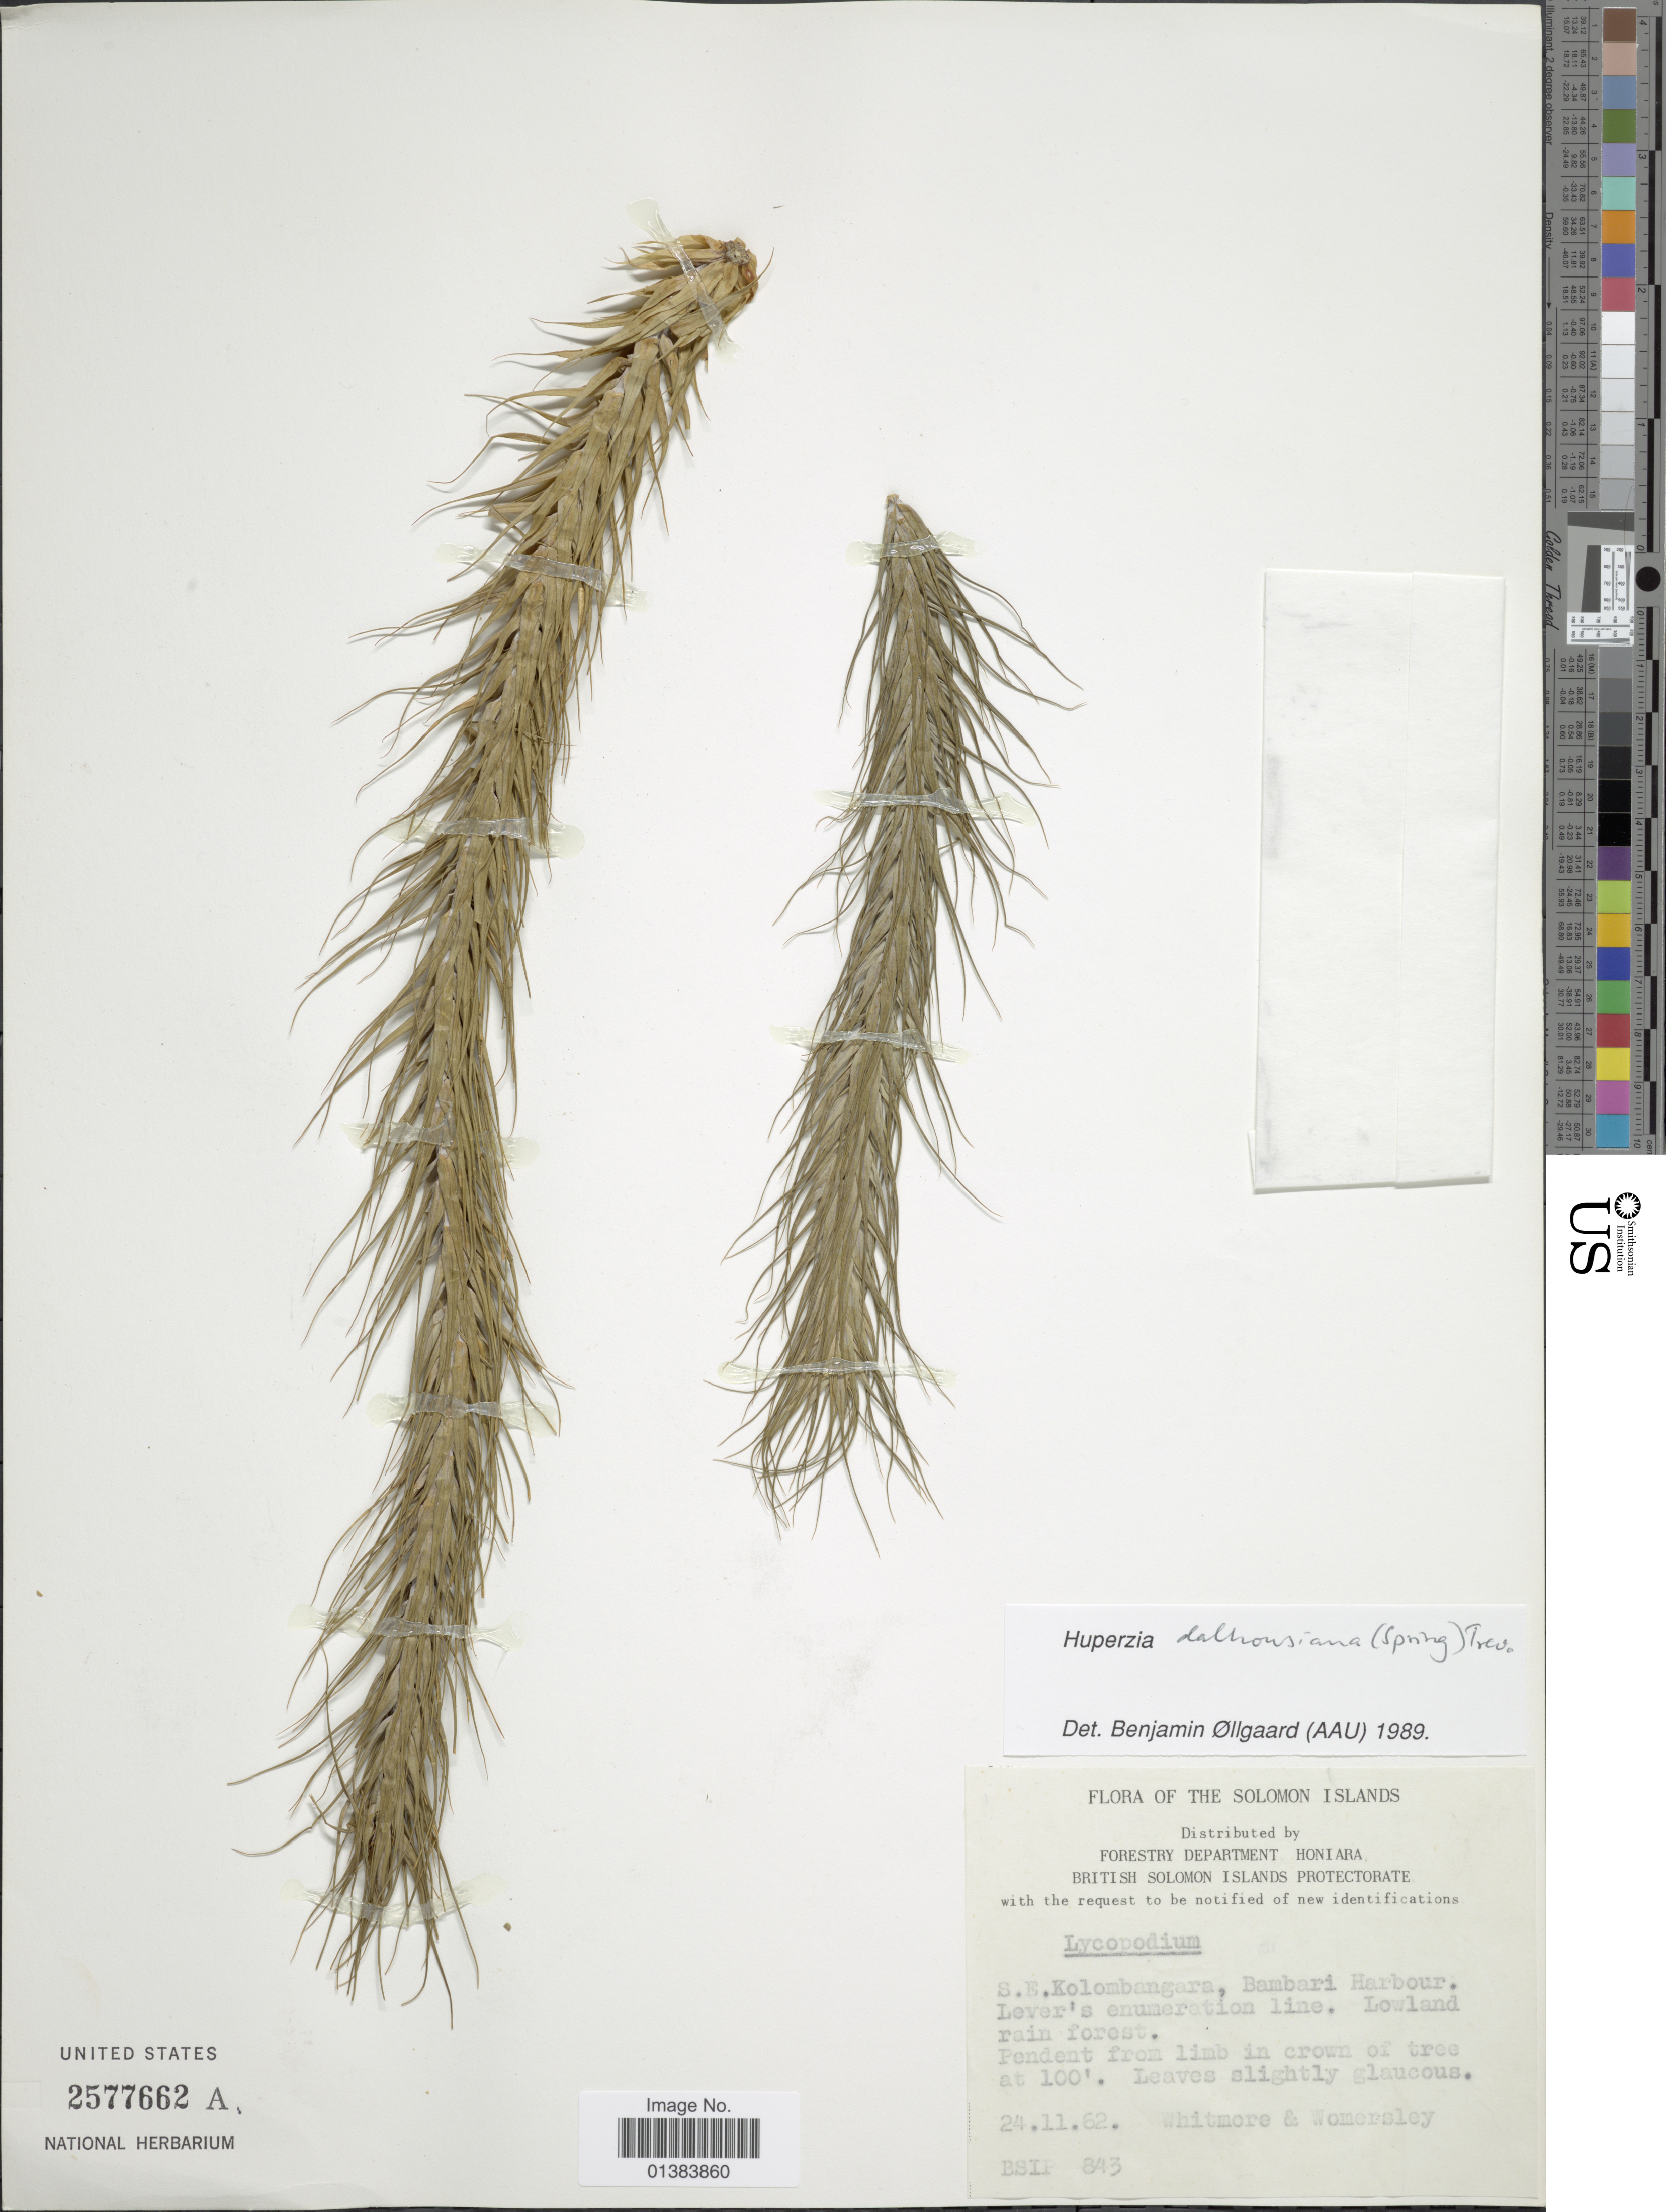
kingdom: Plantae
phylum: Tracheophyta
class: Lycopodiopsida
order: Lycopodiales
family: Lycopodiaceae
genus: Phlegmariurus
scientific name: Phlegmariurus dalhousieanus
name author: (Spring) A. R. Field & Bostock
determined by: Field, A. R.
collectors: -. Whitmore & Womersley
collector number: BSIP 843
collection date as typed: Transcribed d/m/y: 24/11/62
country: Solomon Islands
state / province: Solomon Islands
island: Kolombangara [Nduke]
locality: S.E. Kolombangara, Bambari Harbour. Lever's enumeration line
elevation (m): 30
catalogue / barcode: US 2577662A